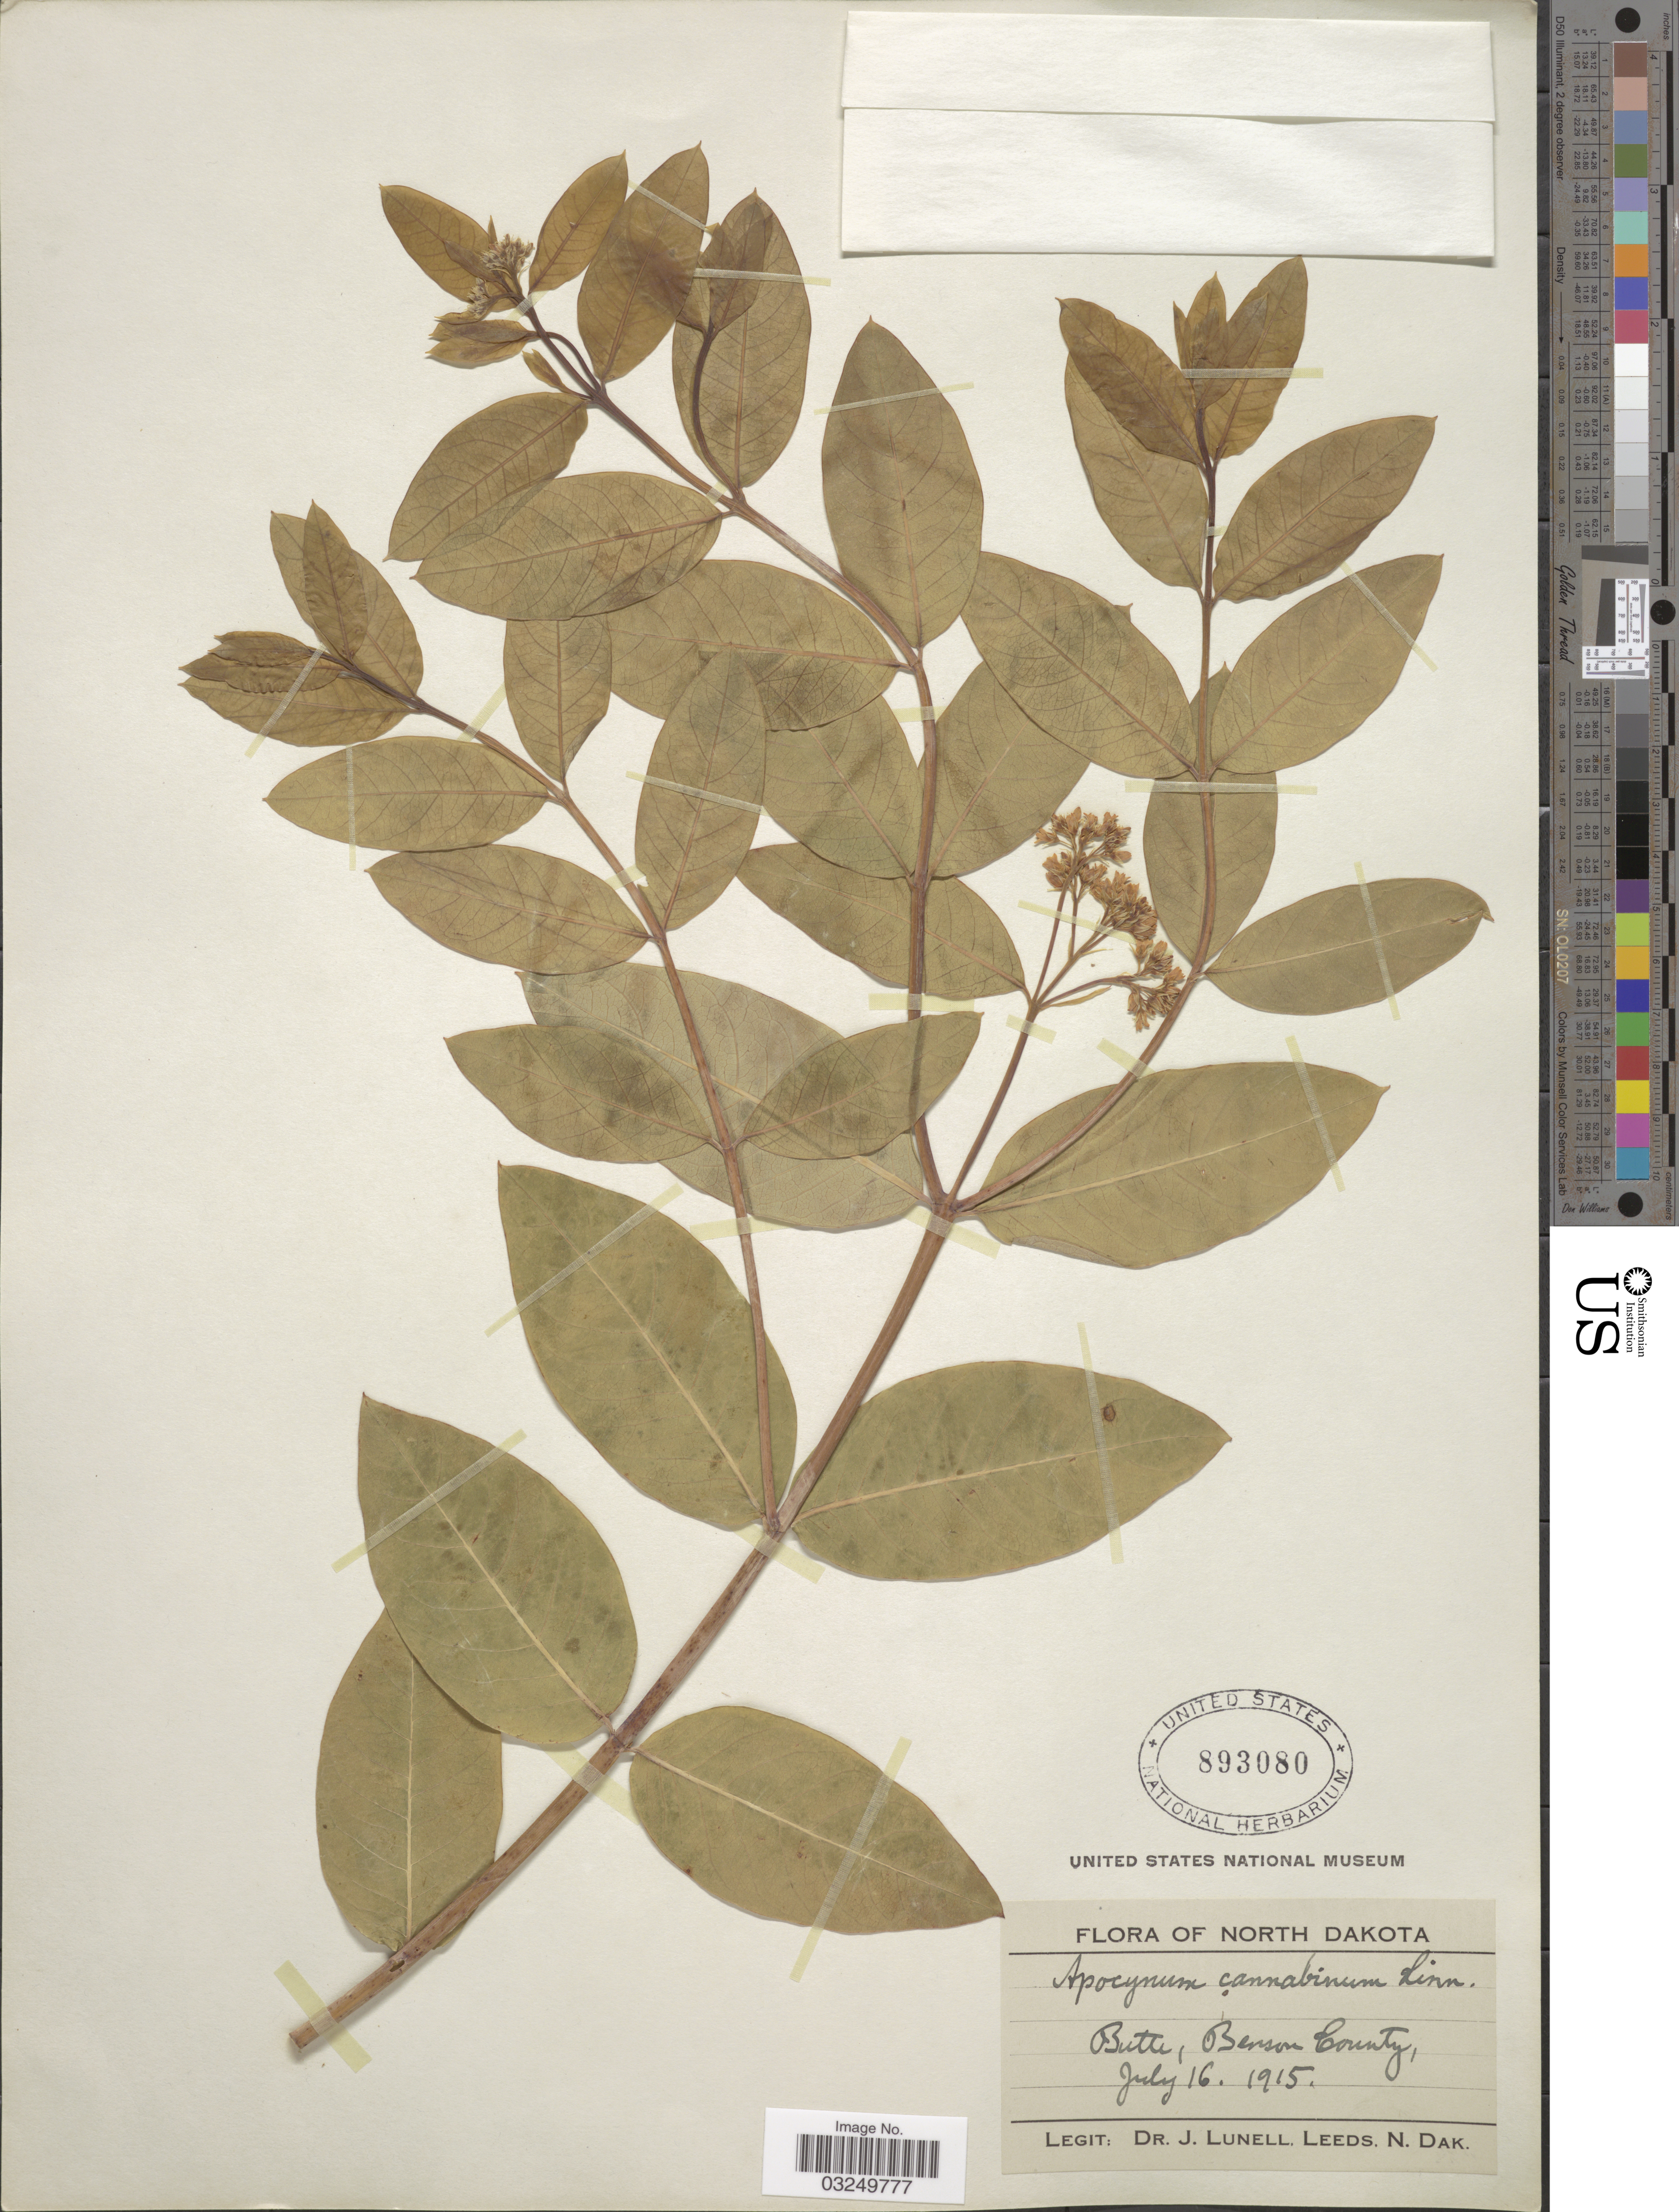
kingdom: Plantae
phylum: Tracheophyta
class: Magnoliopsida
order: Gentianales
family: Apocynaceae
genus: Apocynum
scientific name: Apocynum cannabinum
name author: L.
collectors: J. Lunell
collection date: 1915-07-16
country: United States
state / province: North Dakota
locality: Butte, Benson County.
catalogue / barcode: US 893080